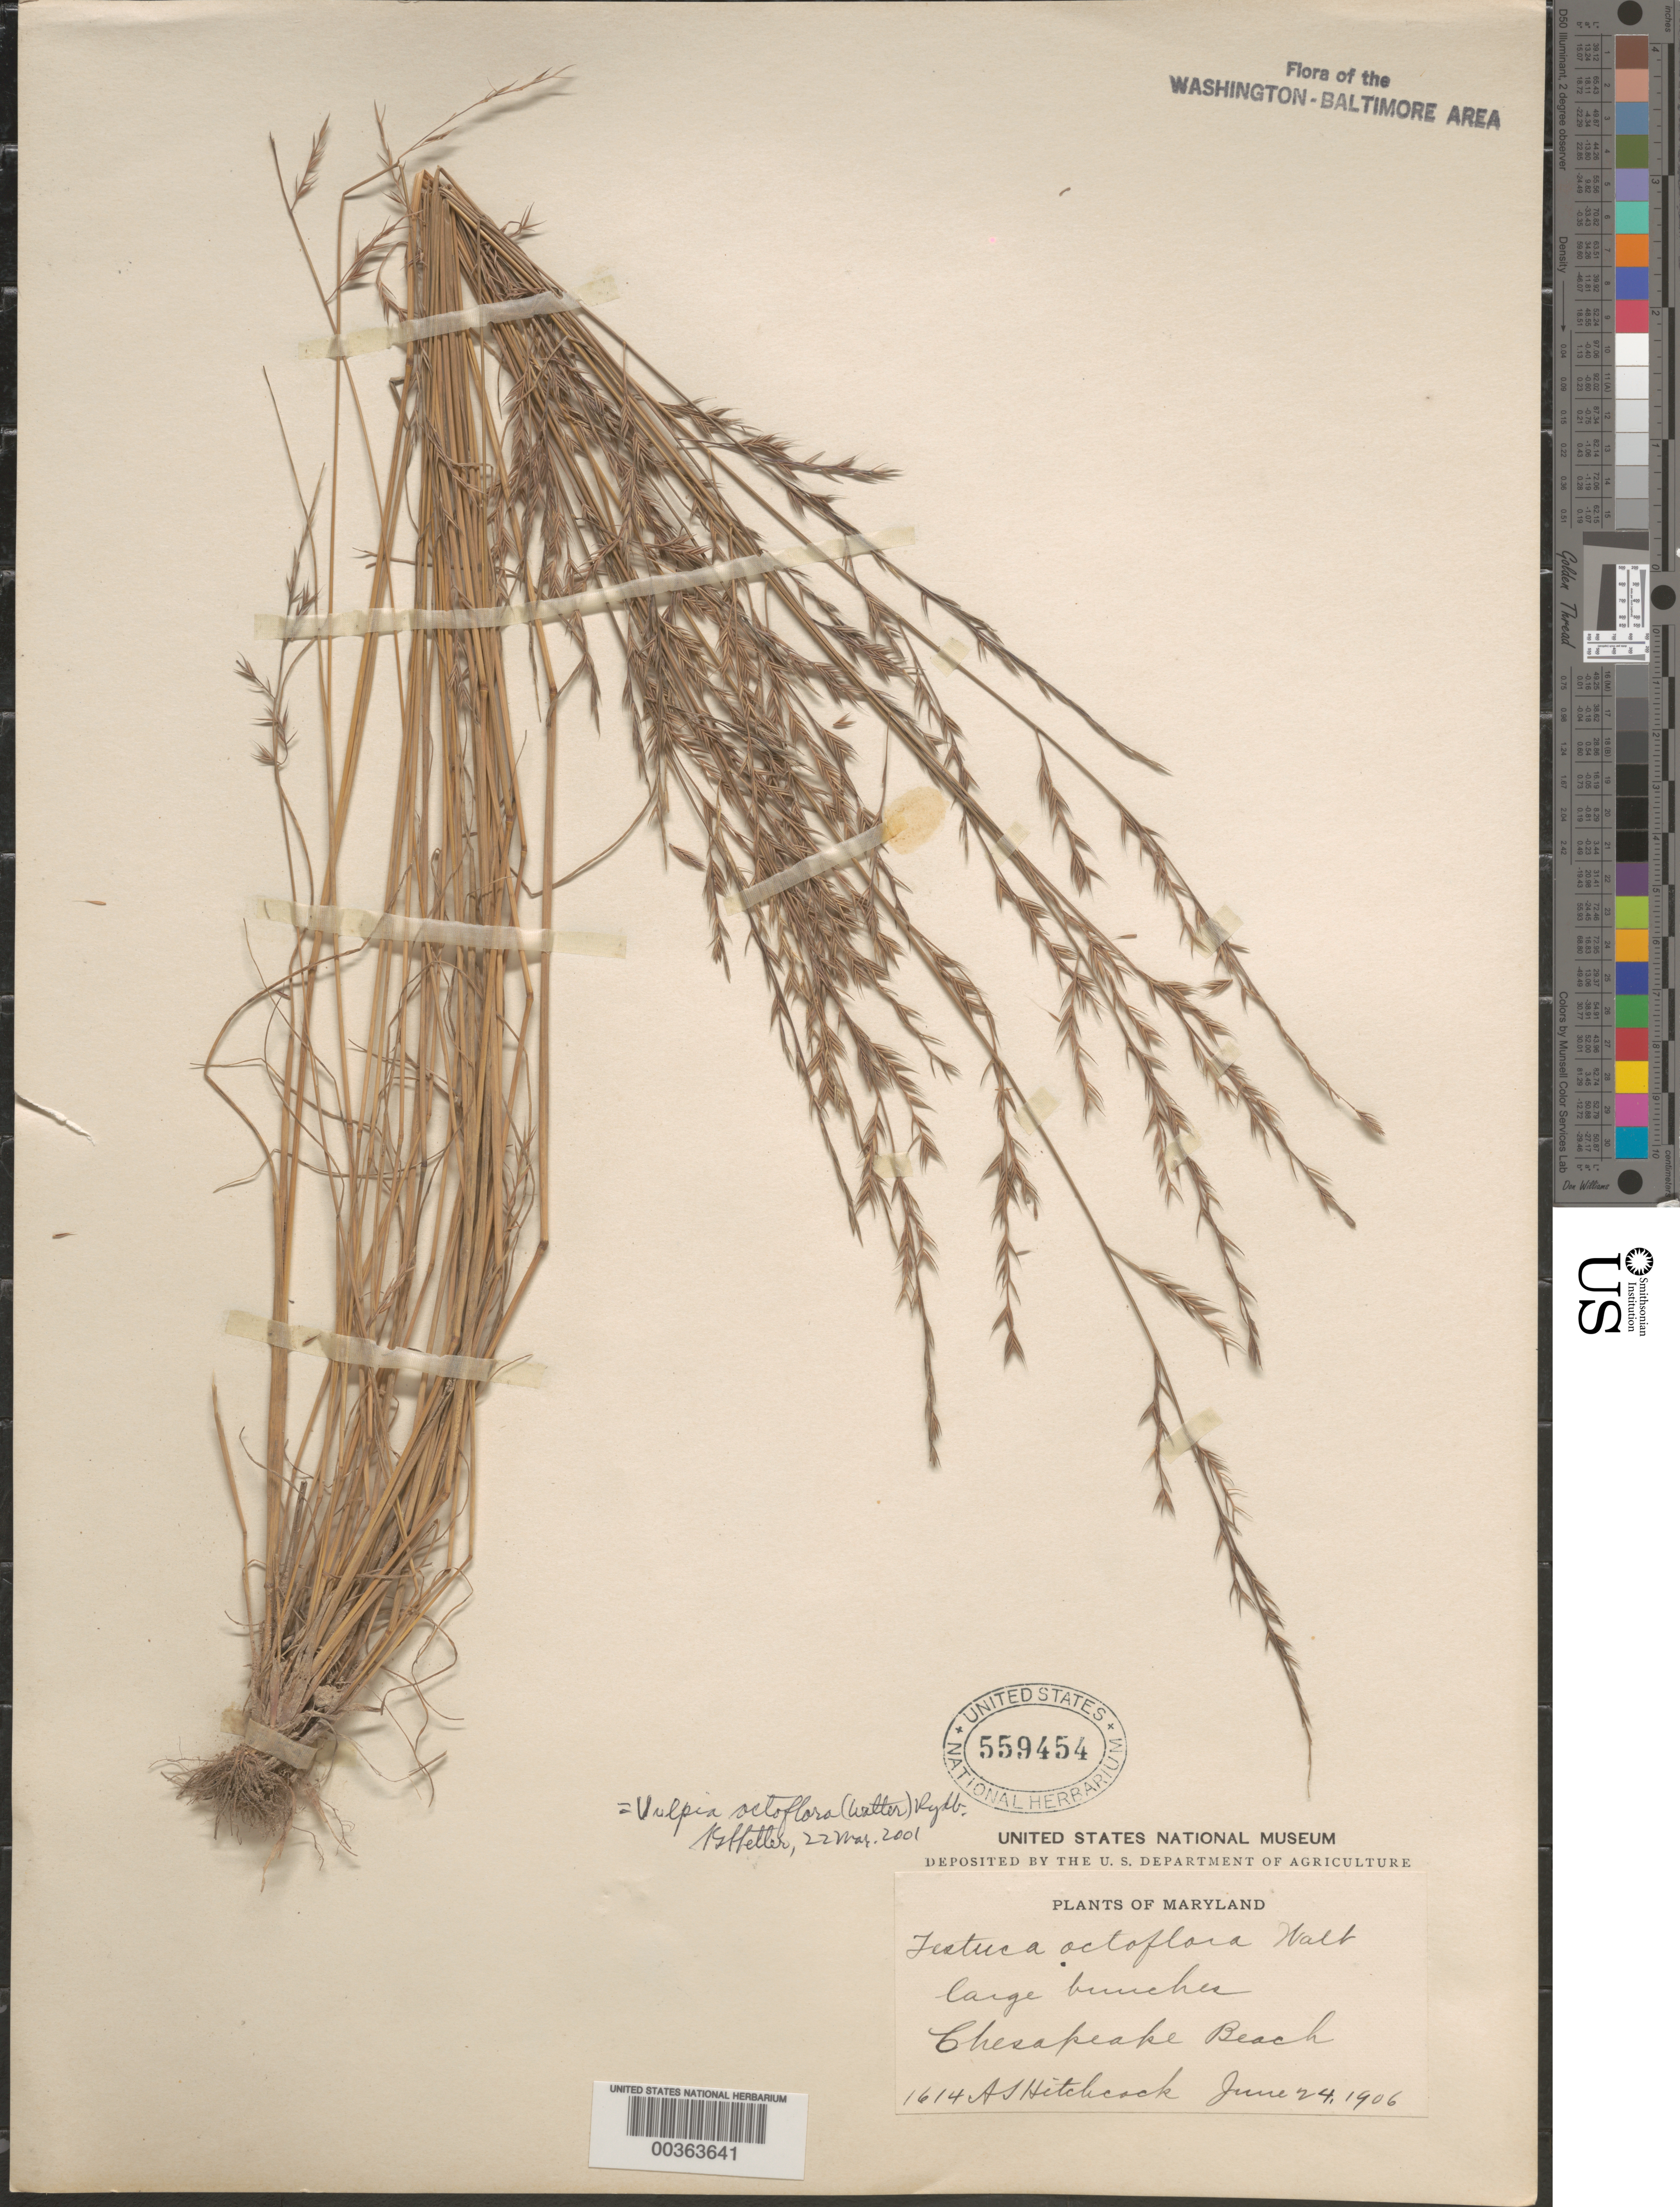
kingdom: Plantae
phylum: Tracheophyta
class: Liliopsida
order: Poales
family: Poaceae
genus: Vulpia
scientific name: Vulpia octoflora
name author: (Walter) Rydb.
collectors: A. S. Hitchcock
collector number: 1614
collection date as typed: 24 Jun 1906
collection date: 1906-06-24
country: United States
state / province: Maryland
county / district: Calvert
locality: Chesapeake Beach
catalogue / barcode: US 559454